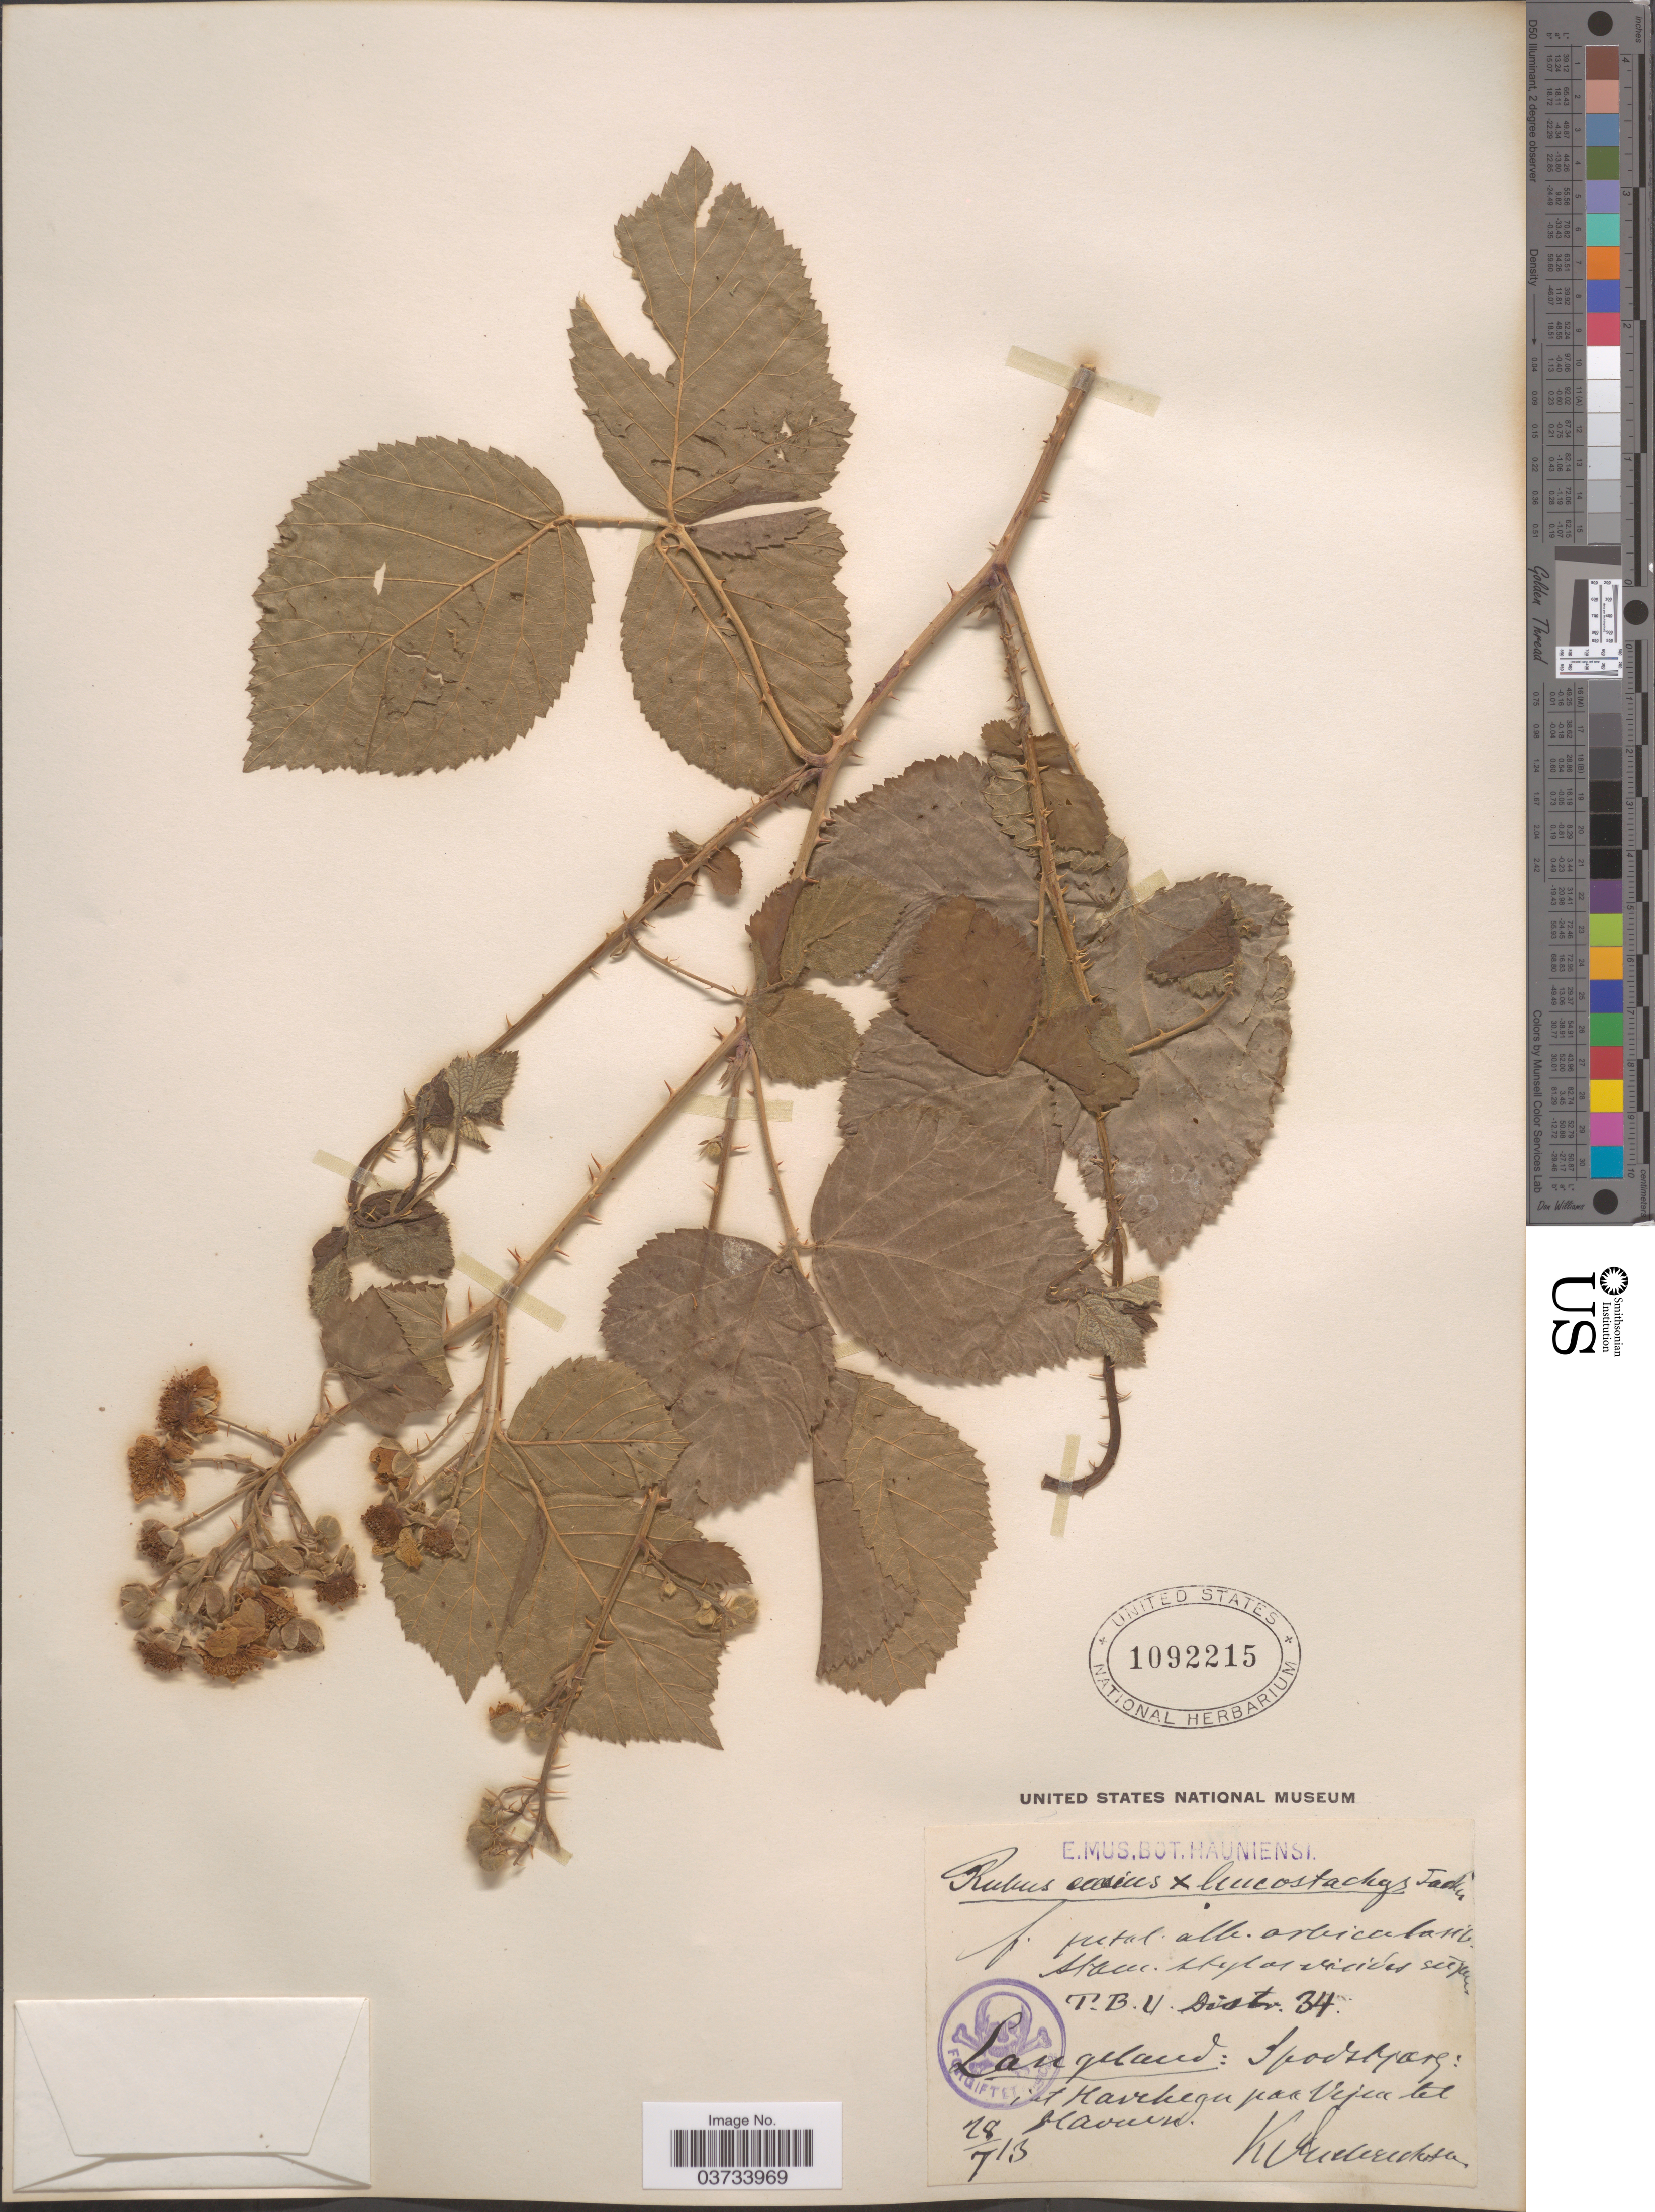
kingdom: Plantae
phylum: Tracheophyta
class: Magnoliopsida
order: Rosales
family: Rosaceae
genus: Rubus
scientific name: Rubus caesius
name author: L.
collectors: K. Friderichsen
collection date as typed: Transcribed d/m/y: 28/7/13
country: Denmark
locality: Langeland: Spodsbjerg: i et Havekeger paa Vejen tet Havnen. [interpreted]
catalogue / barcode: US 1092215